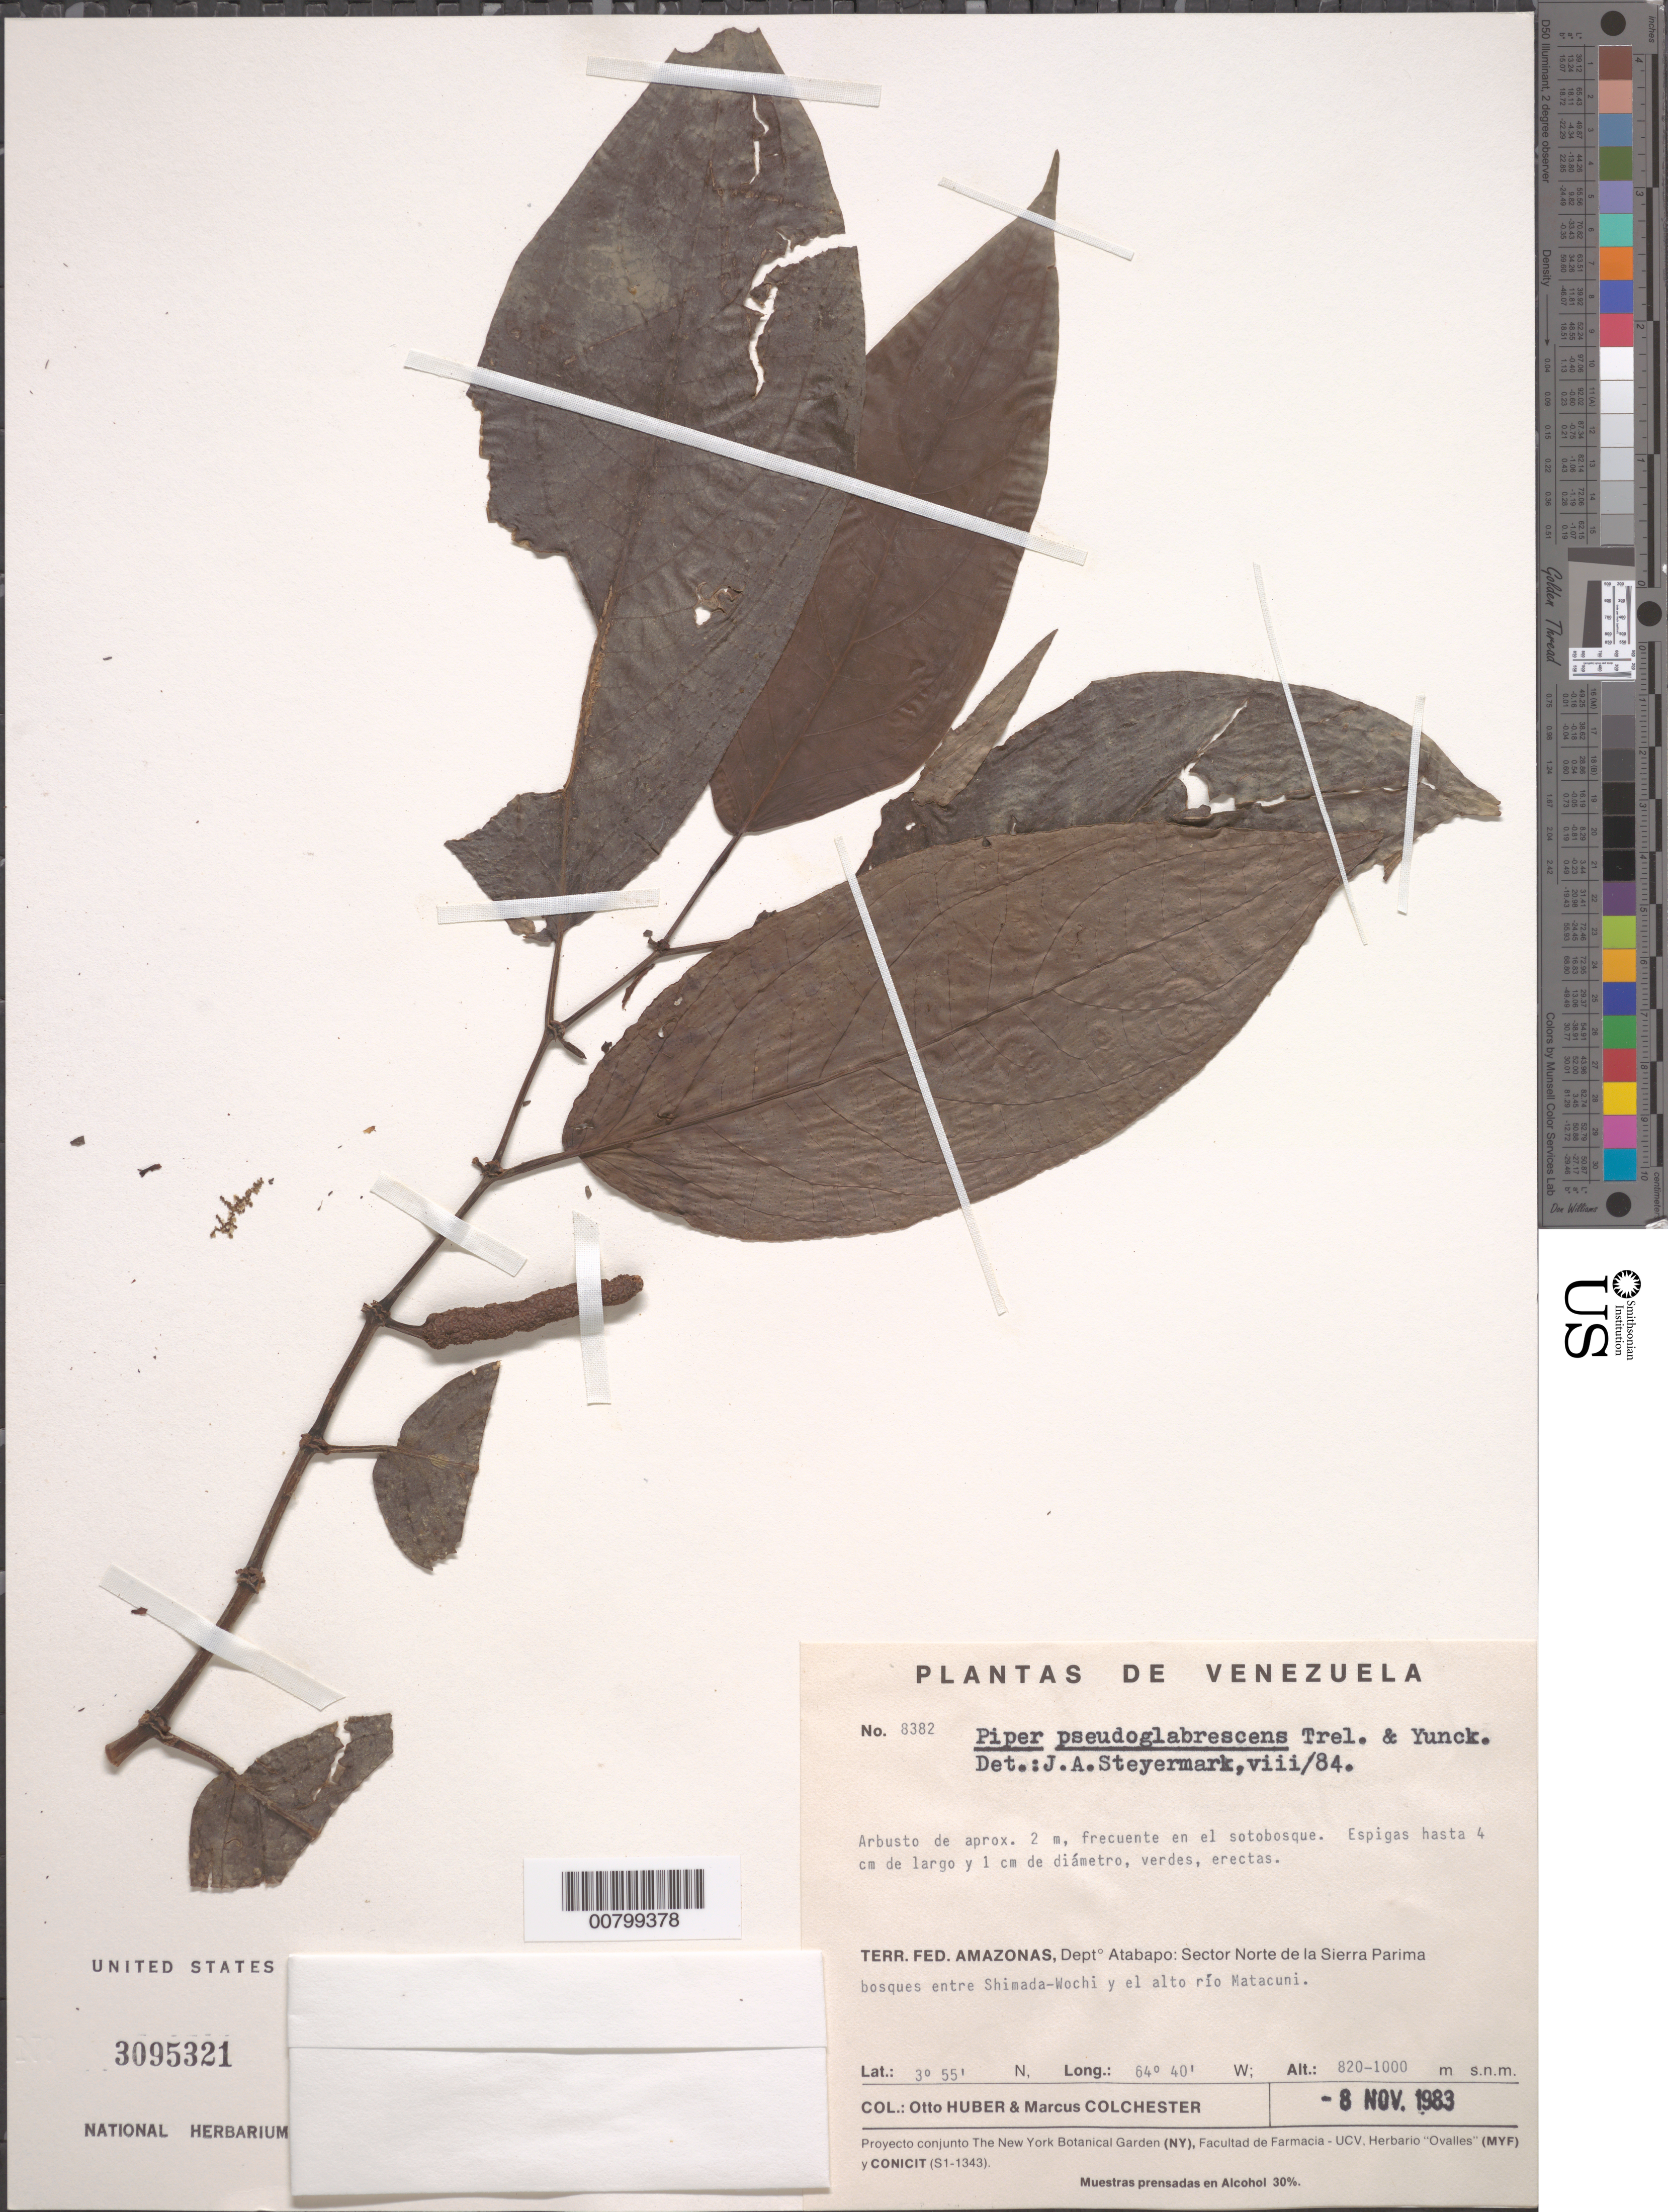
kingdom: Plantae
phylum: Tracheophyta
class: Magnoliopsida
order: Piperales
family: Piperaceae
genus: Piper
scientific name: Piper pseudoglabrescens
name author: Trel. & Yunck.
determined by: Steyermark, Julian A., (VEN)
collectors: O. Huber & M. Colchester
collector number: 8382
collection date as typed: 8-Nov-83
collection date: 1983-11-08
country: Venezuela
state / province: Amazonas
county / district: Atabapo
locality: Sierra Parima, Sector Norte, entre Shimada-Wochi y el alto río Matacuni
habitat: Sotobosque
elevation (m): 820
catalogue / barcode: US 3095321